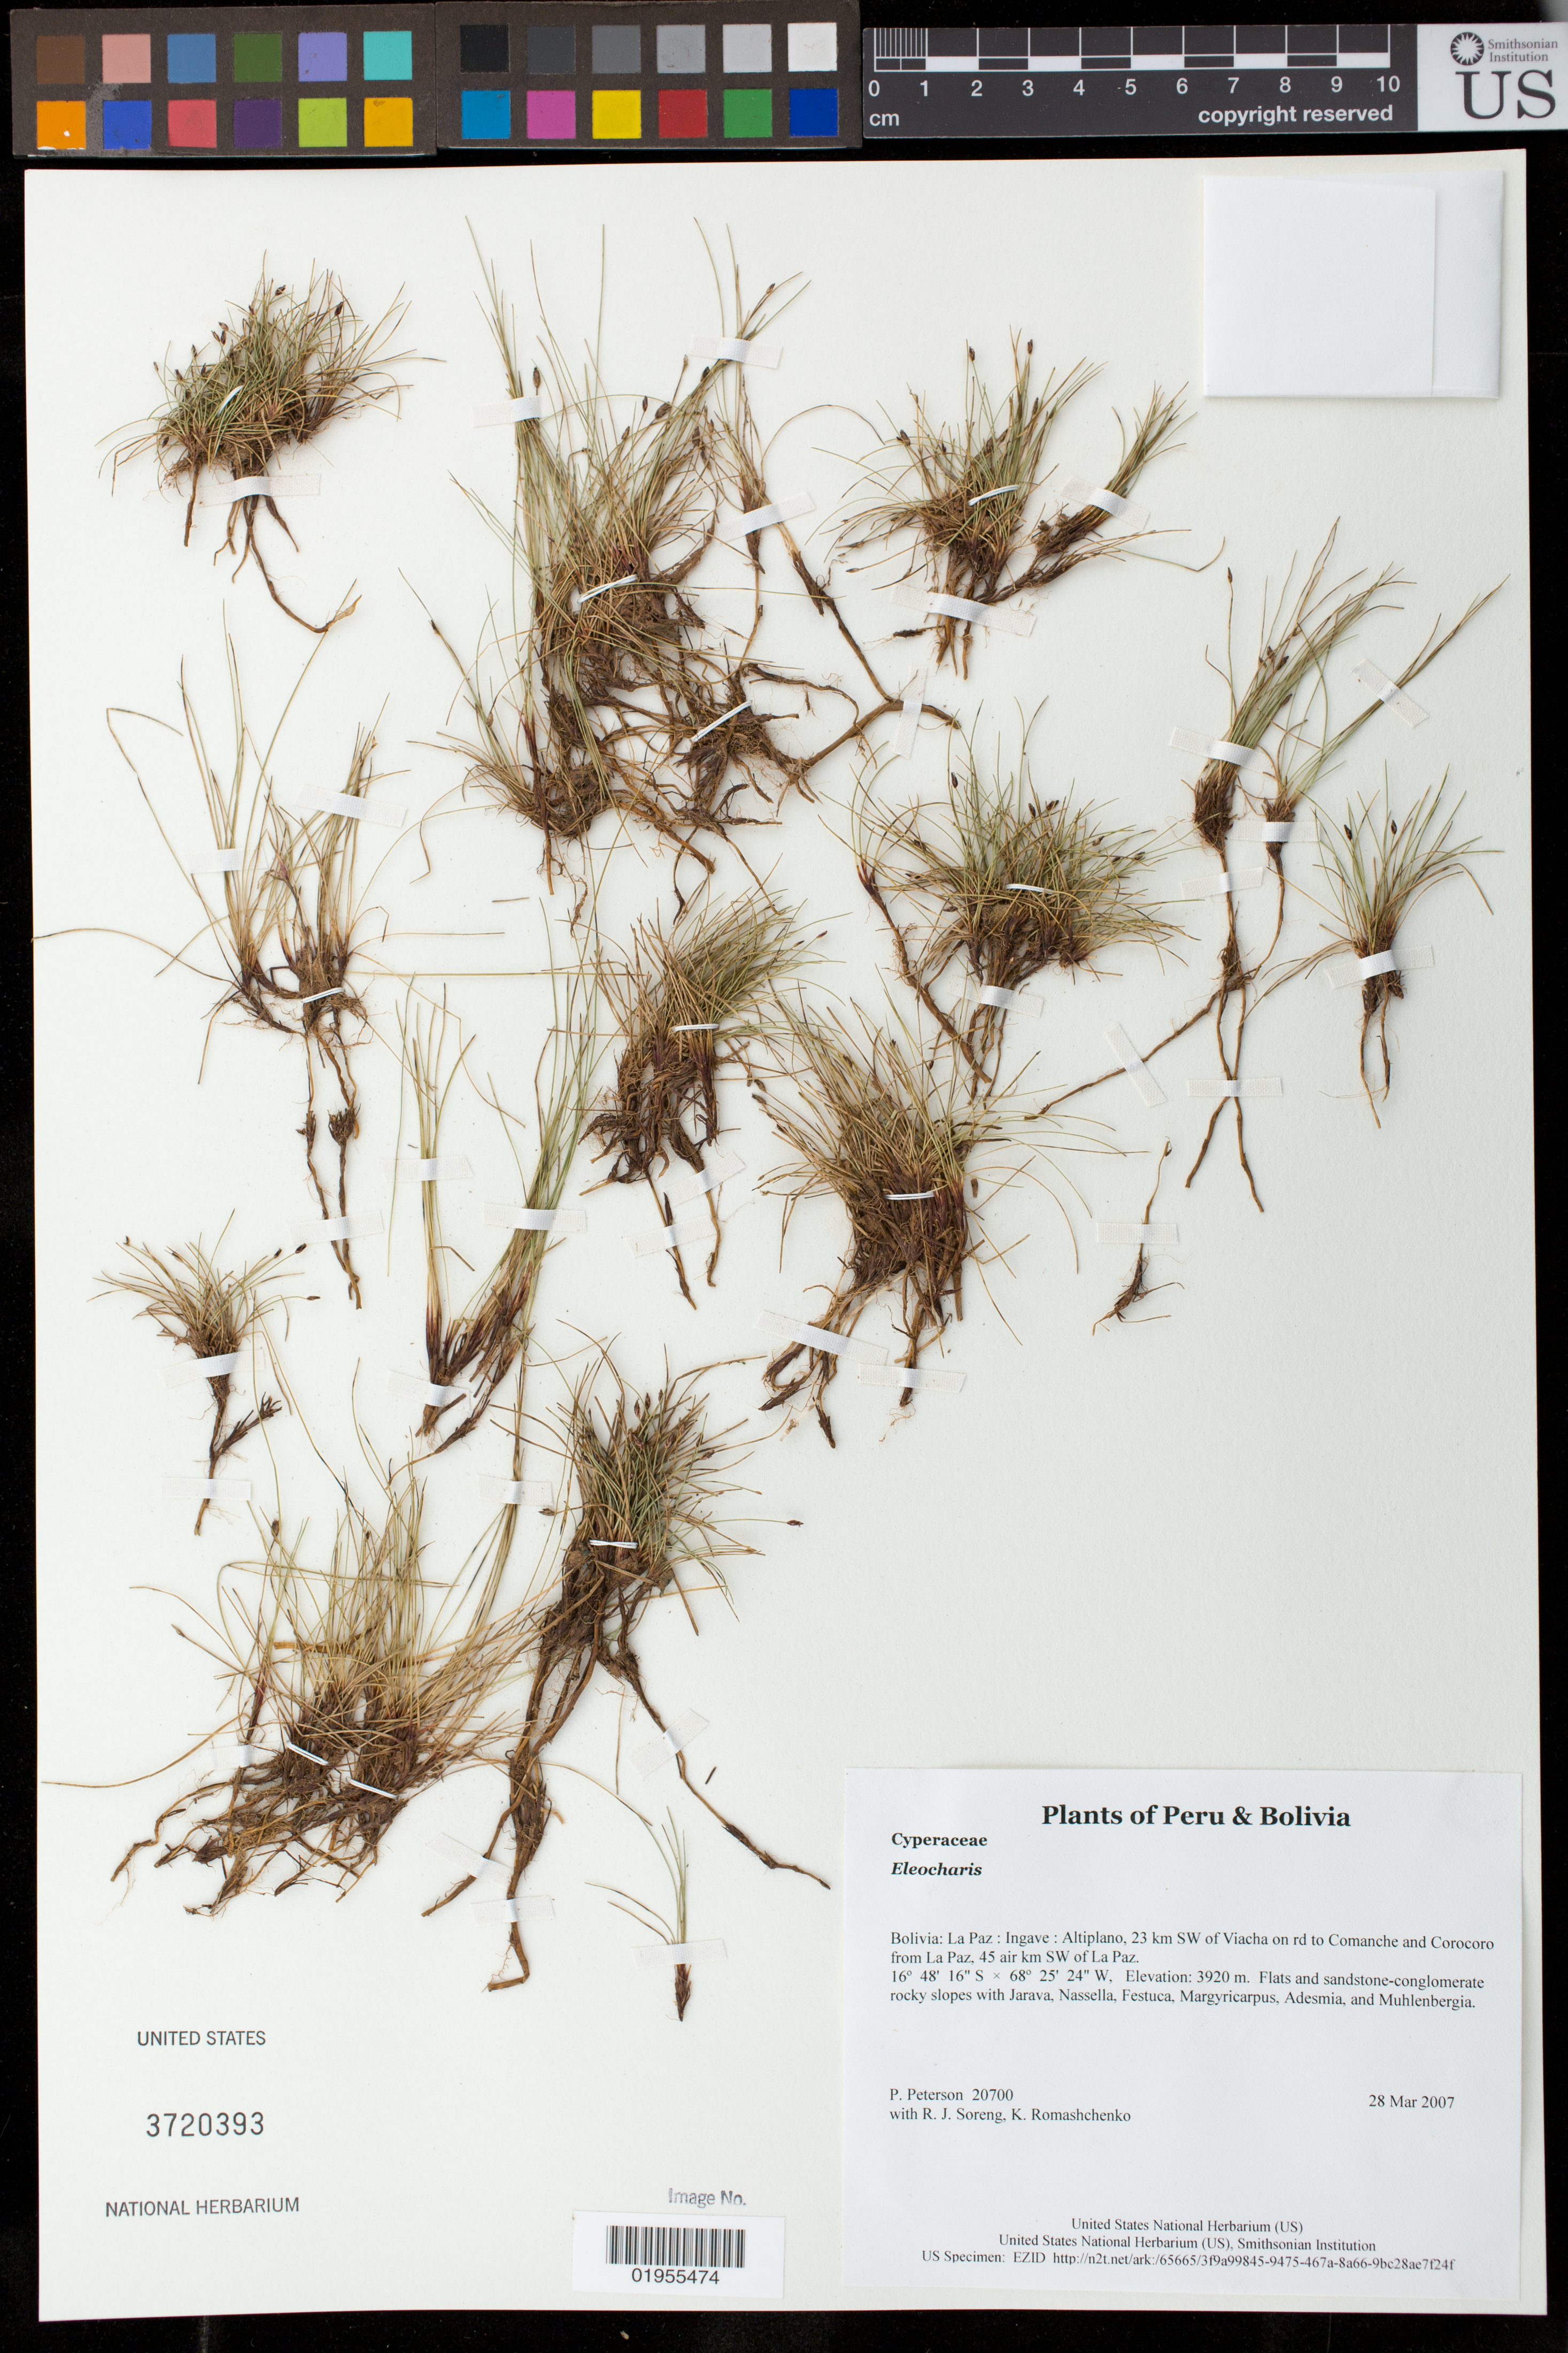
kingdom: Plantae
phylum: Tracheophyta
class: Liliopsida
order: Poales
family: Cyperaceae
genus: Eleocharis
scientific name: Eleocharis sp.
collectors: P. M. Peterson, R. J. Soreng & K. Romashchenko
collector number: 20700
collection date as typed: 28 Mar 2007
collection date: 2007-03-28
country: Bolivia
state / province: La Paz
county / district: Ingave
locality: Altiplano, 23 km SW of Viacha on rd to Comanche and Corocoro from La Paz, 45 air km SW of La Paz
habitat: Flats and sandstone-conglomerate rocky slopes with Jarava, Nassella, Festuca, Margyricarpus, Adesmia, and Muhlenbergia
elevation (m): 3920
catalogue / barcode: US 3720393